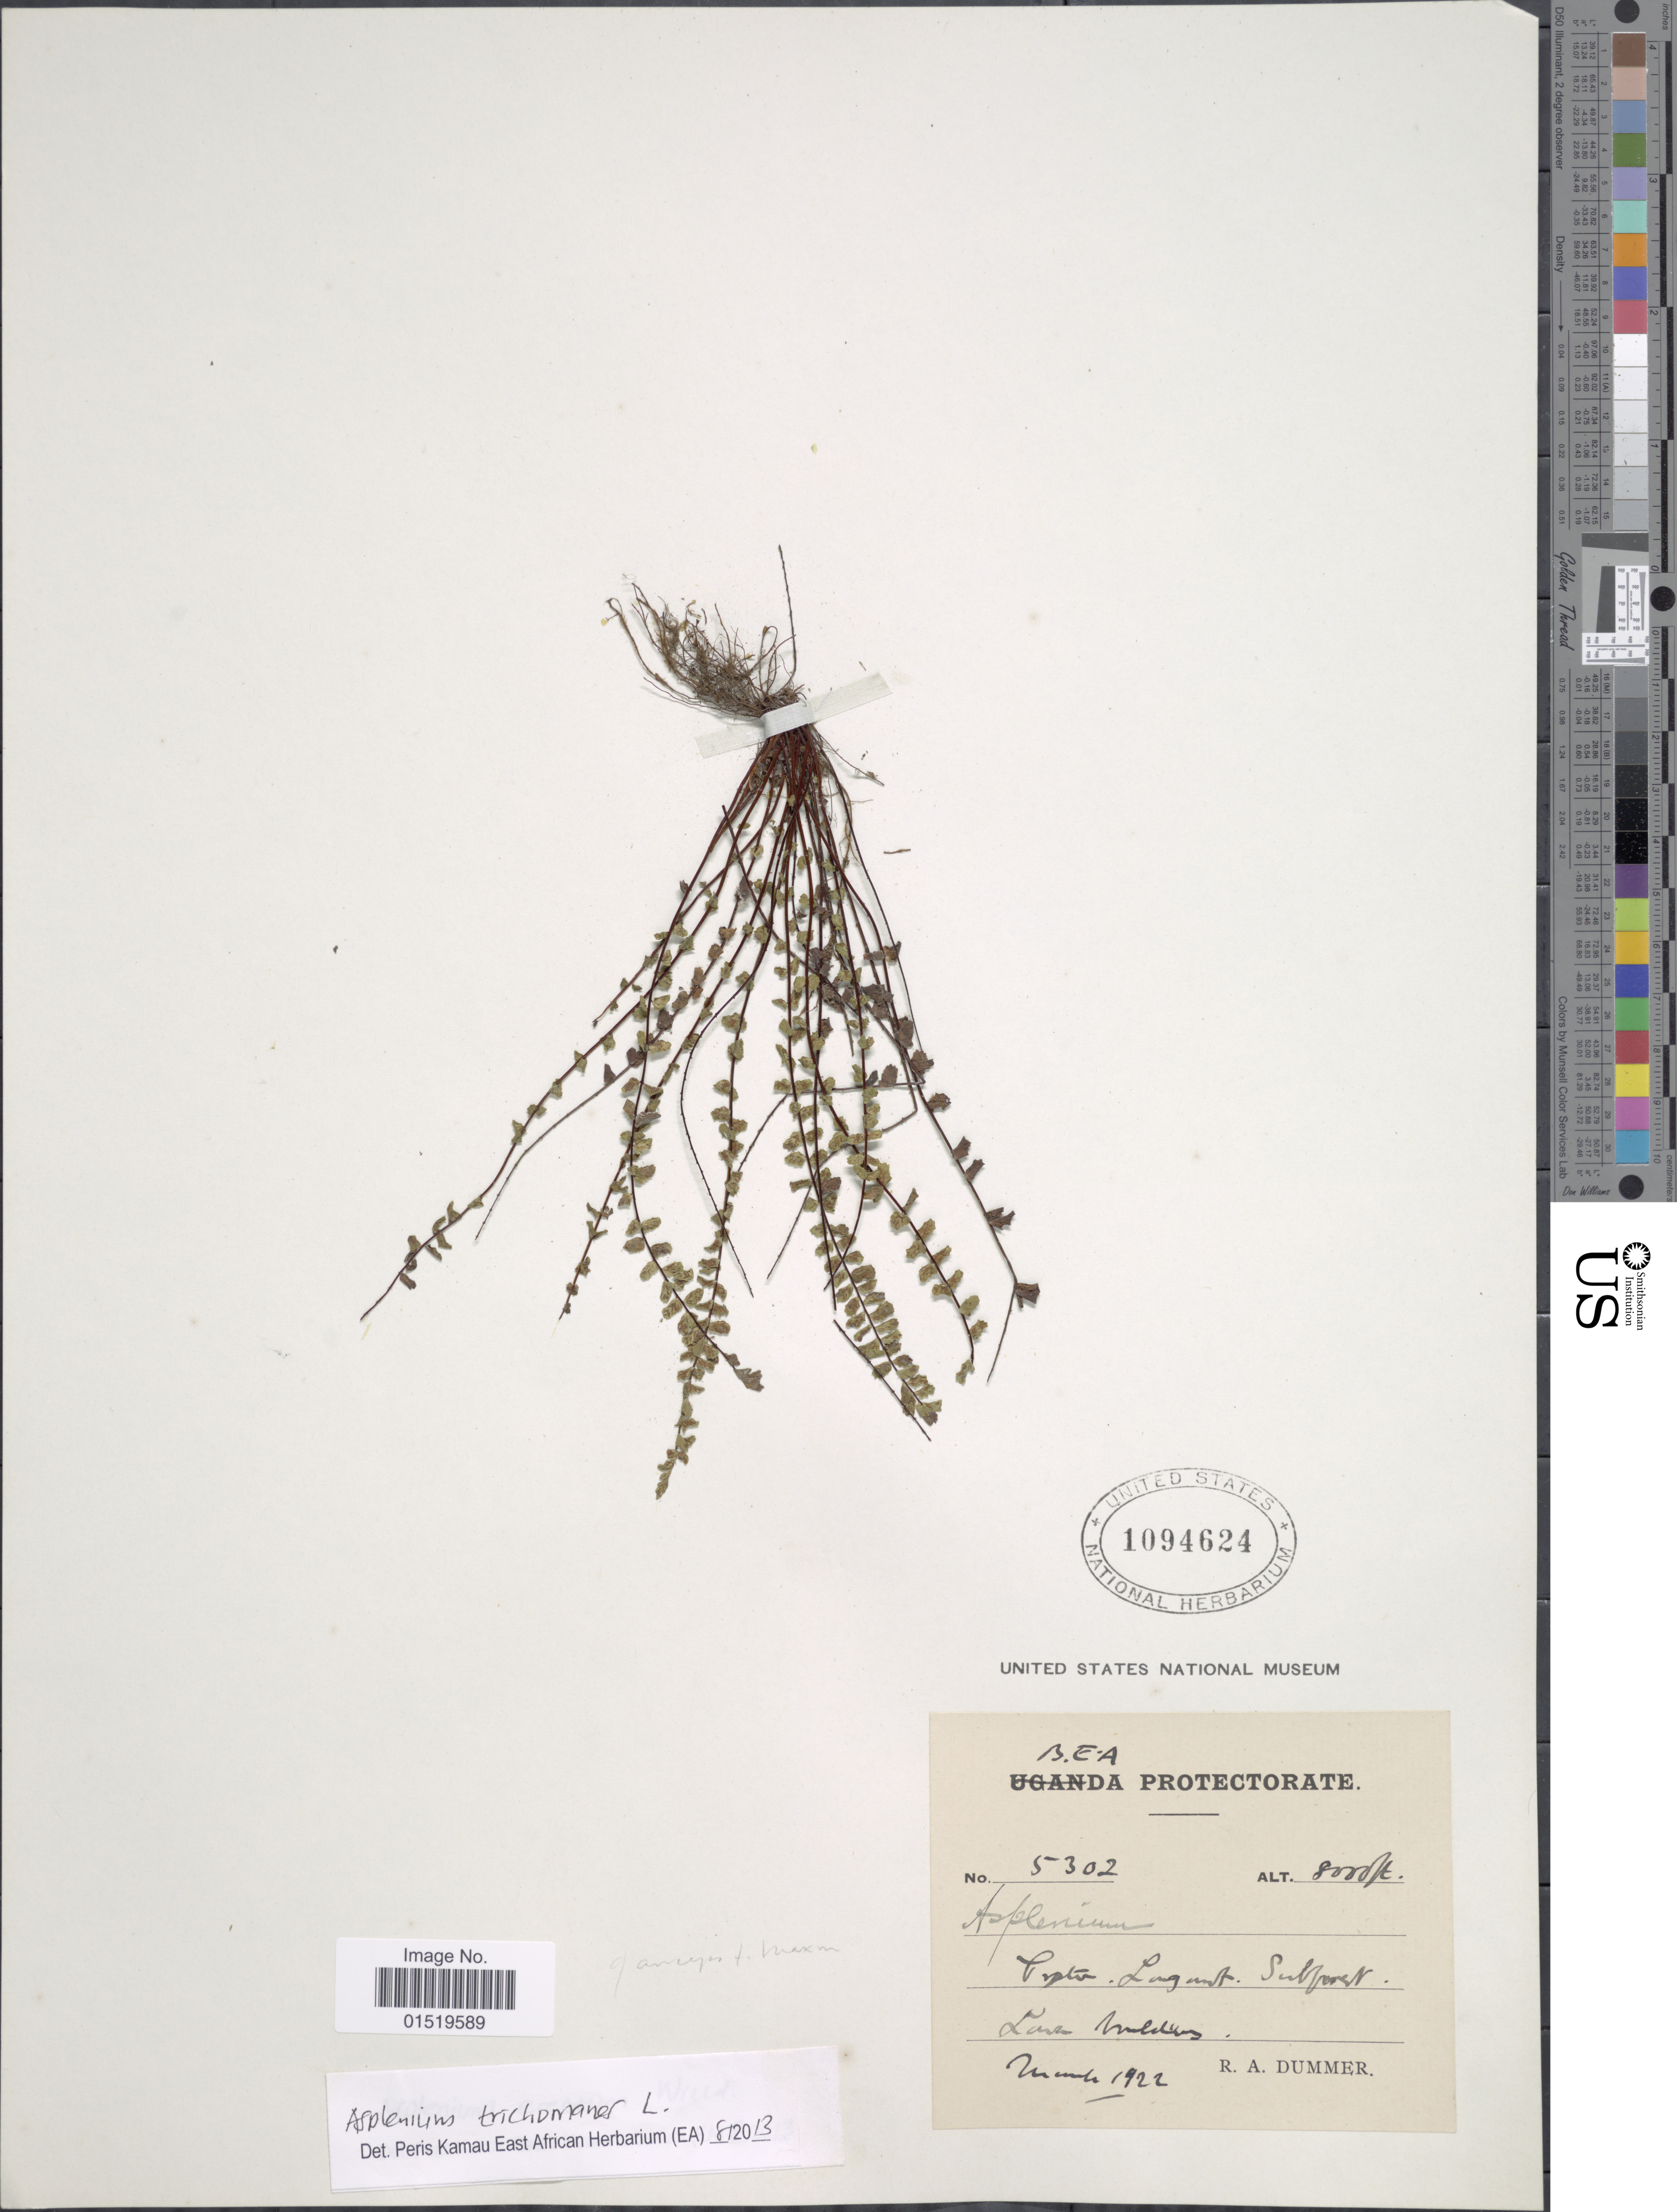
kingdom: Plantae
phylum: Tracheophyta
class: Polypodiopsida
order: Polypodiales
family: Aspleniaceae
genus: Asplenium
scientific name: Asplenium trichomanes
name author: L.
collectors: R. Dümmer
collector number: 5302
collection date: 1922-03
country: Uganda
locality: B.E.A. protectorate, Crater, Longonot , Subforest, Lava boulders.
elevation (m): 2438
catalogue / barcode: US 1094624